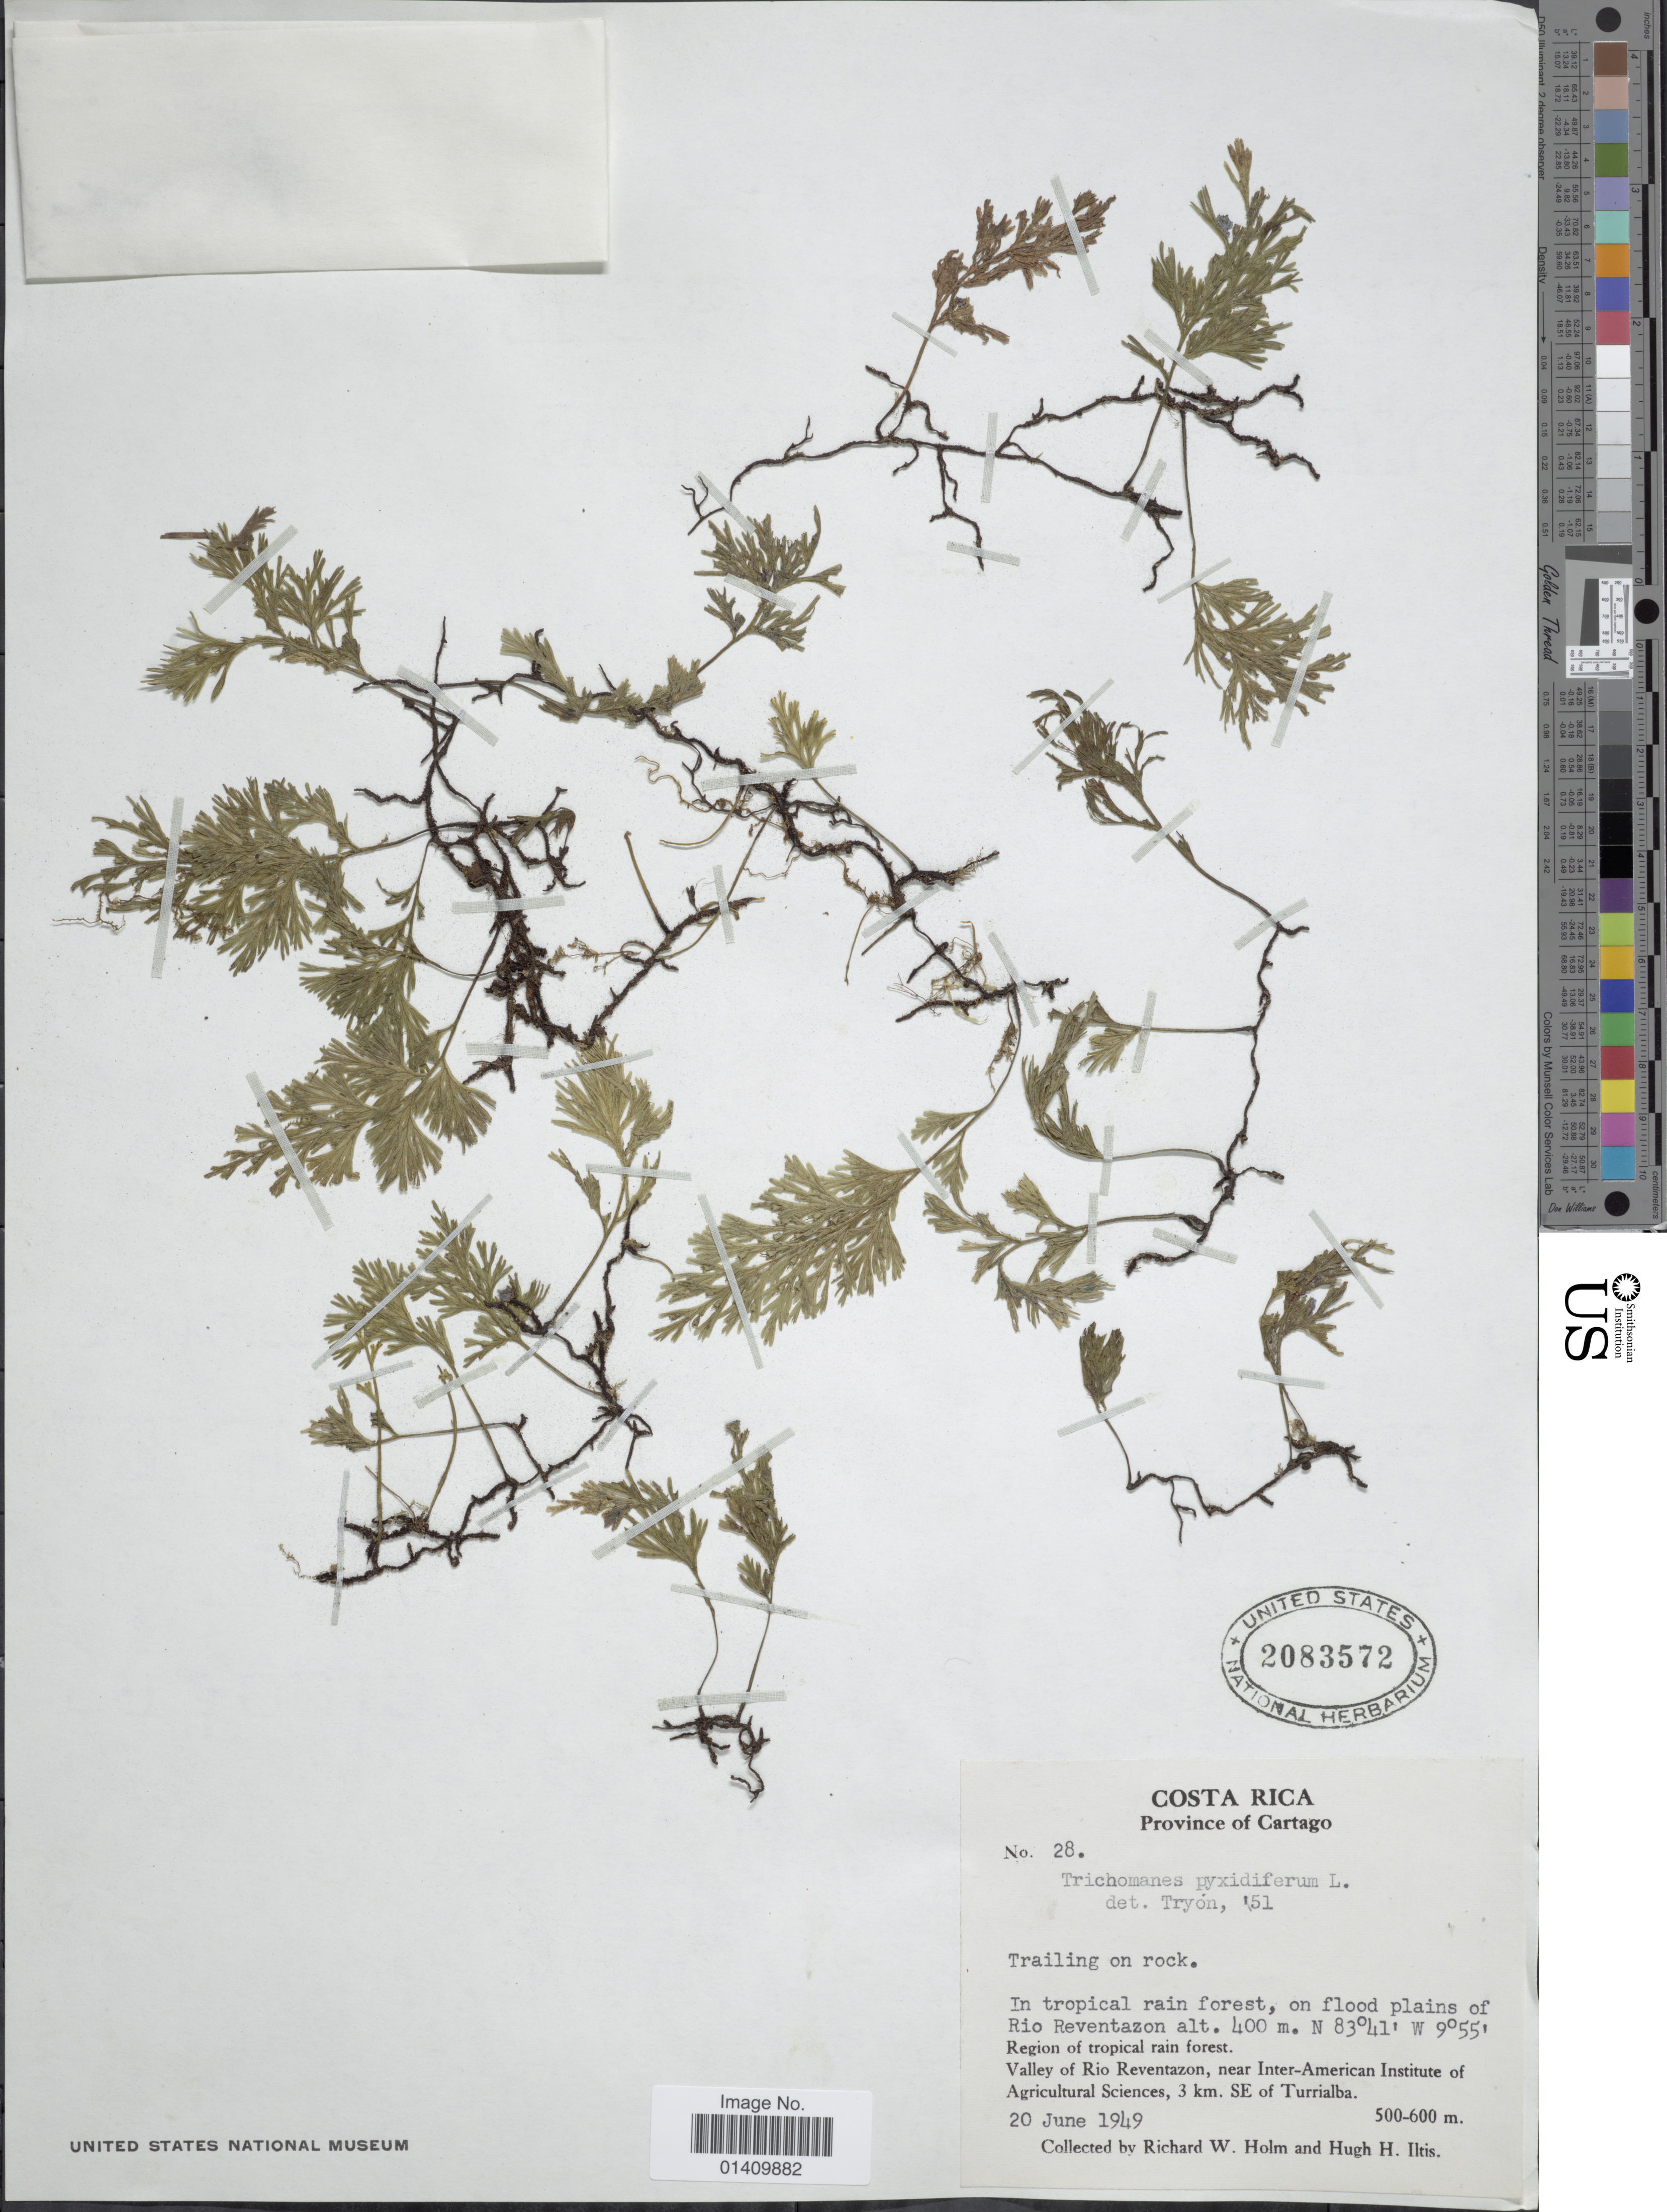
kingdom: Plantae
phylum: Tracheophyta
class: Polypodiopsida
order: Hymenophyllales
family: Hymenophyllaceae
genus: Polyphlebium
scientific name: Polyphlebium pyxidiferum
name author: (L.) Ebihara & Dubuisson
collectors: R. W. Holm & H. H. Iltis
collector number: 28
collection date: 1949-06-20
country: Costa Rica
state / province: Cartago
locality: Province of Cartago in tropical rain forest on flood plains of Rio Reventazon region of tropical rain forest. Valley of Rio Reventazon, near Inter American Institute of Agricultural Sciences 3 km SE of Turrialba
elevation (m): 400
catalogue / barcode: US 2083572